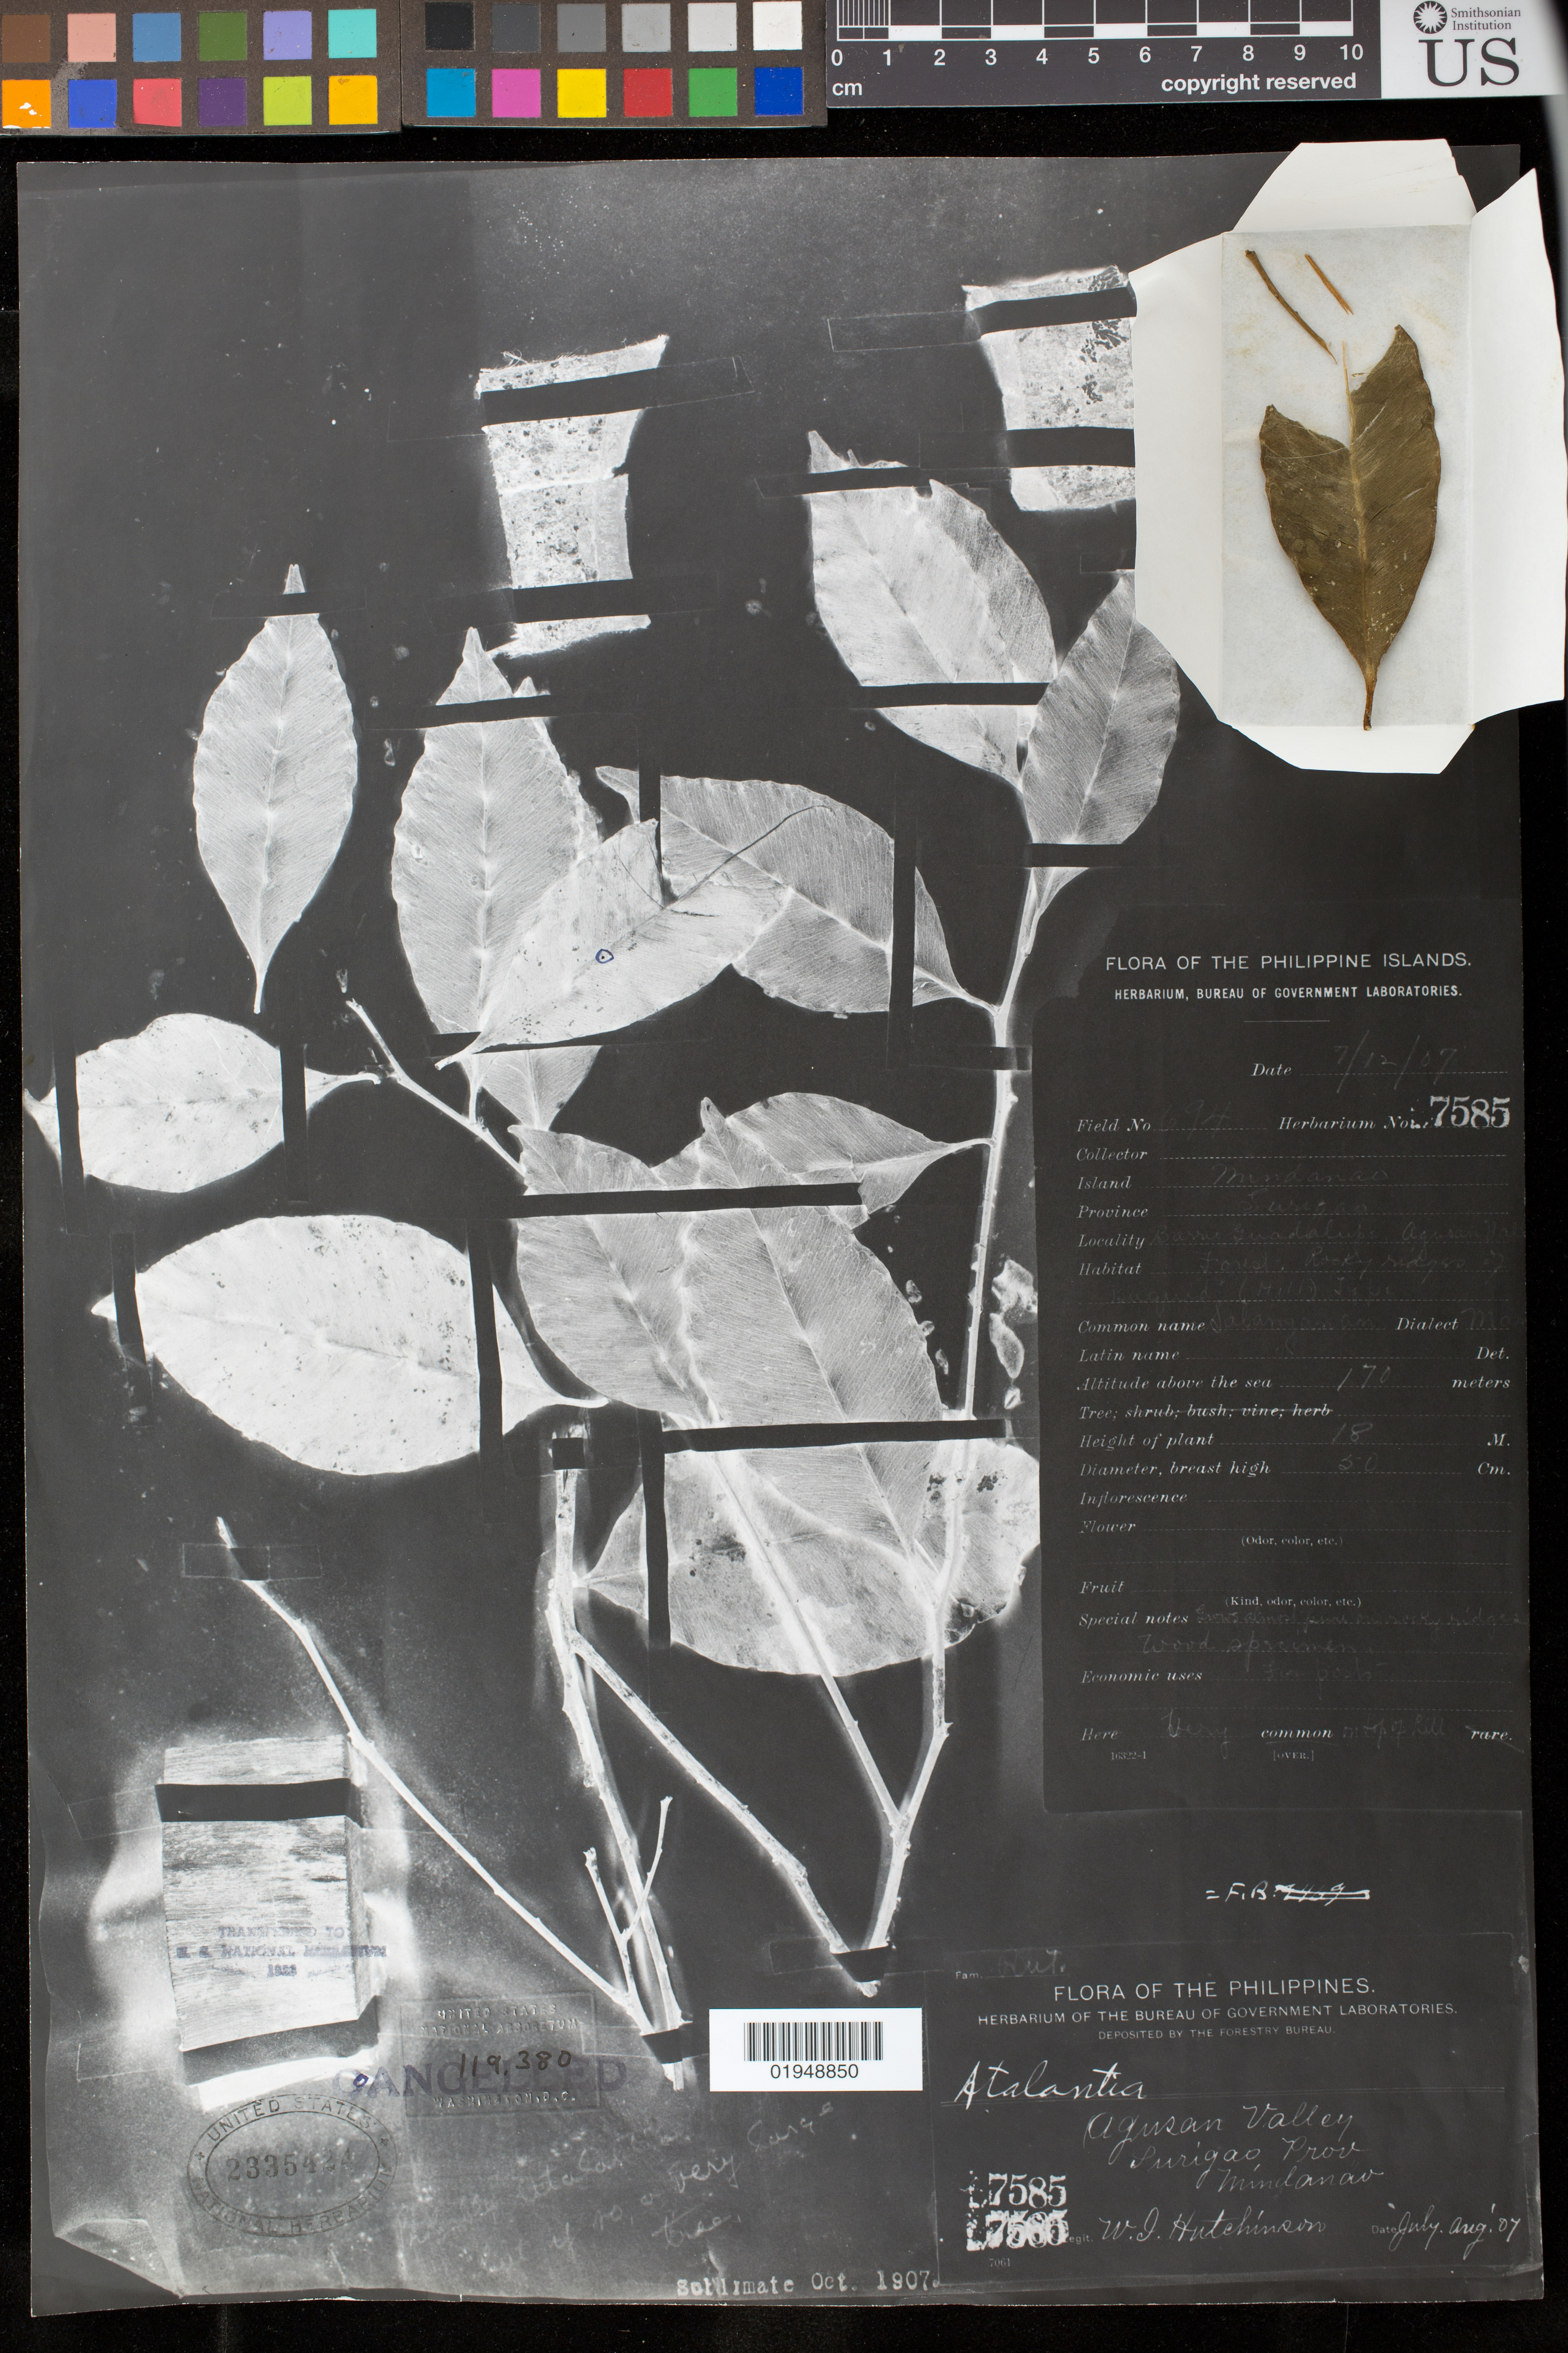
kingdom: Plantae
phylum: Tracheophyta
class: Magnoliopsida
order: Sapindales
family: Rutaceae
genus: Atalantia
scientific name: Atalantia sp.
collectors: W. I. Hutchinson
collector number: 694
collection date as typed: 7/12/07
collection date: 1907-07-12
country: Philippines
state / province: Caraga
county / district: Surigao del Norte / Surigao del Sur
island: Mindanao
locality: Barrio Guadalupe, Agusan Valley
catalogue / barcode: US 2335424